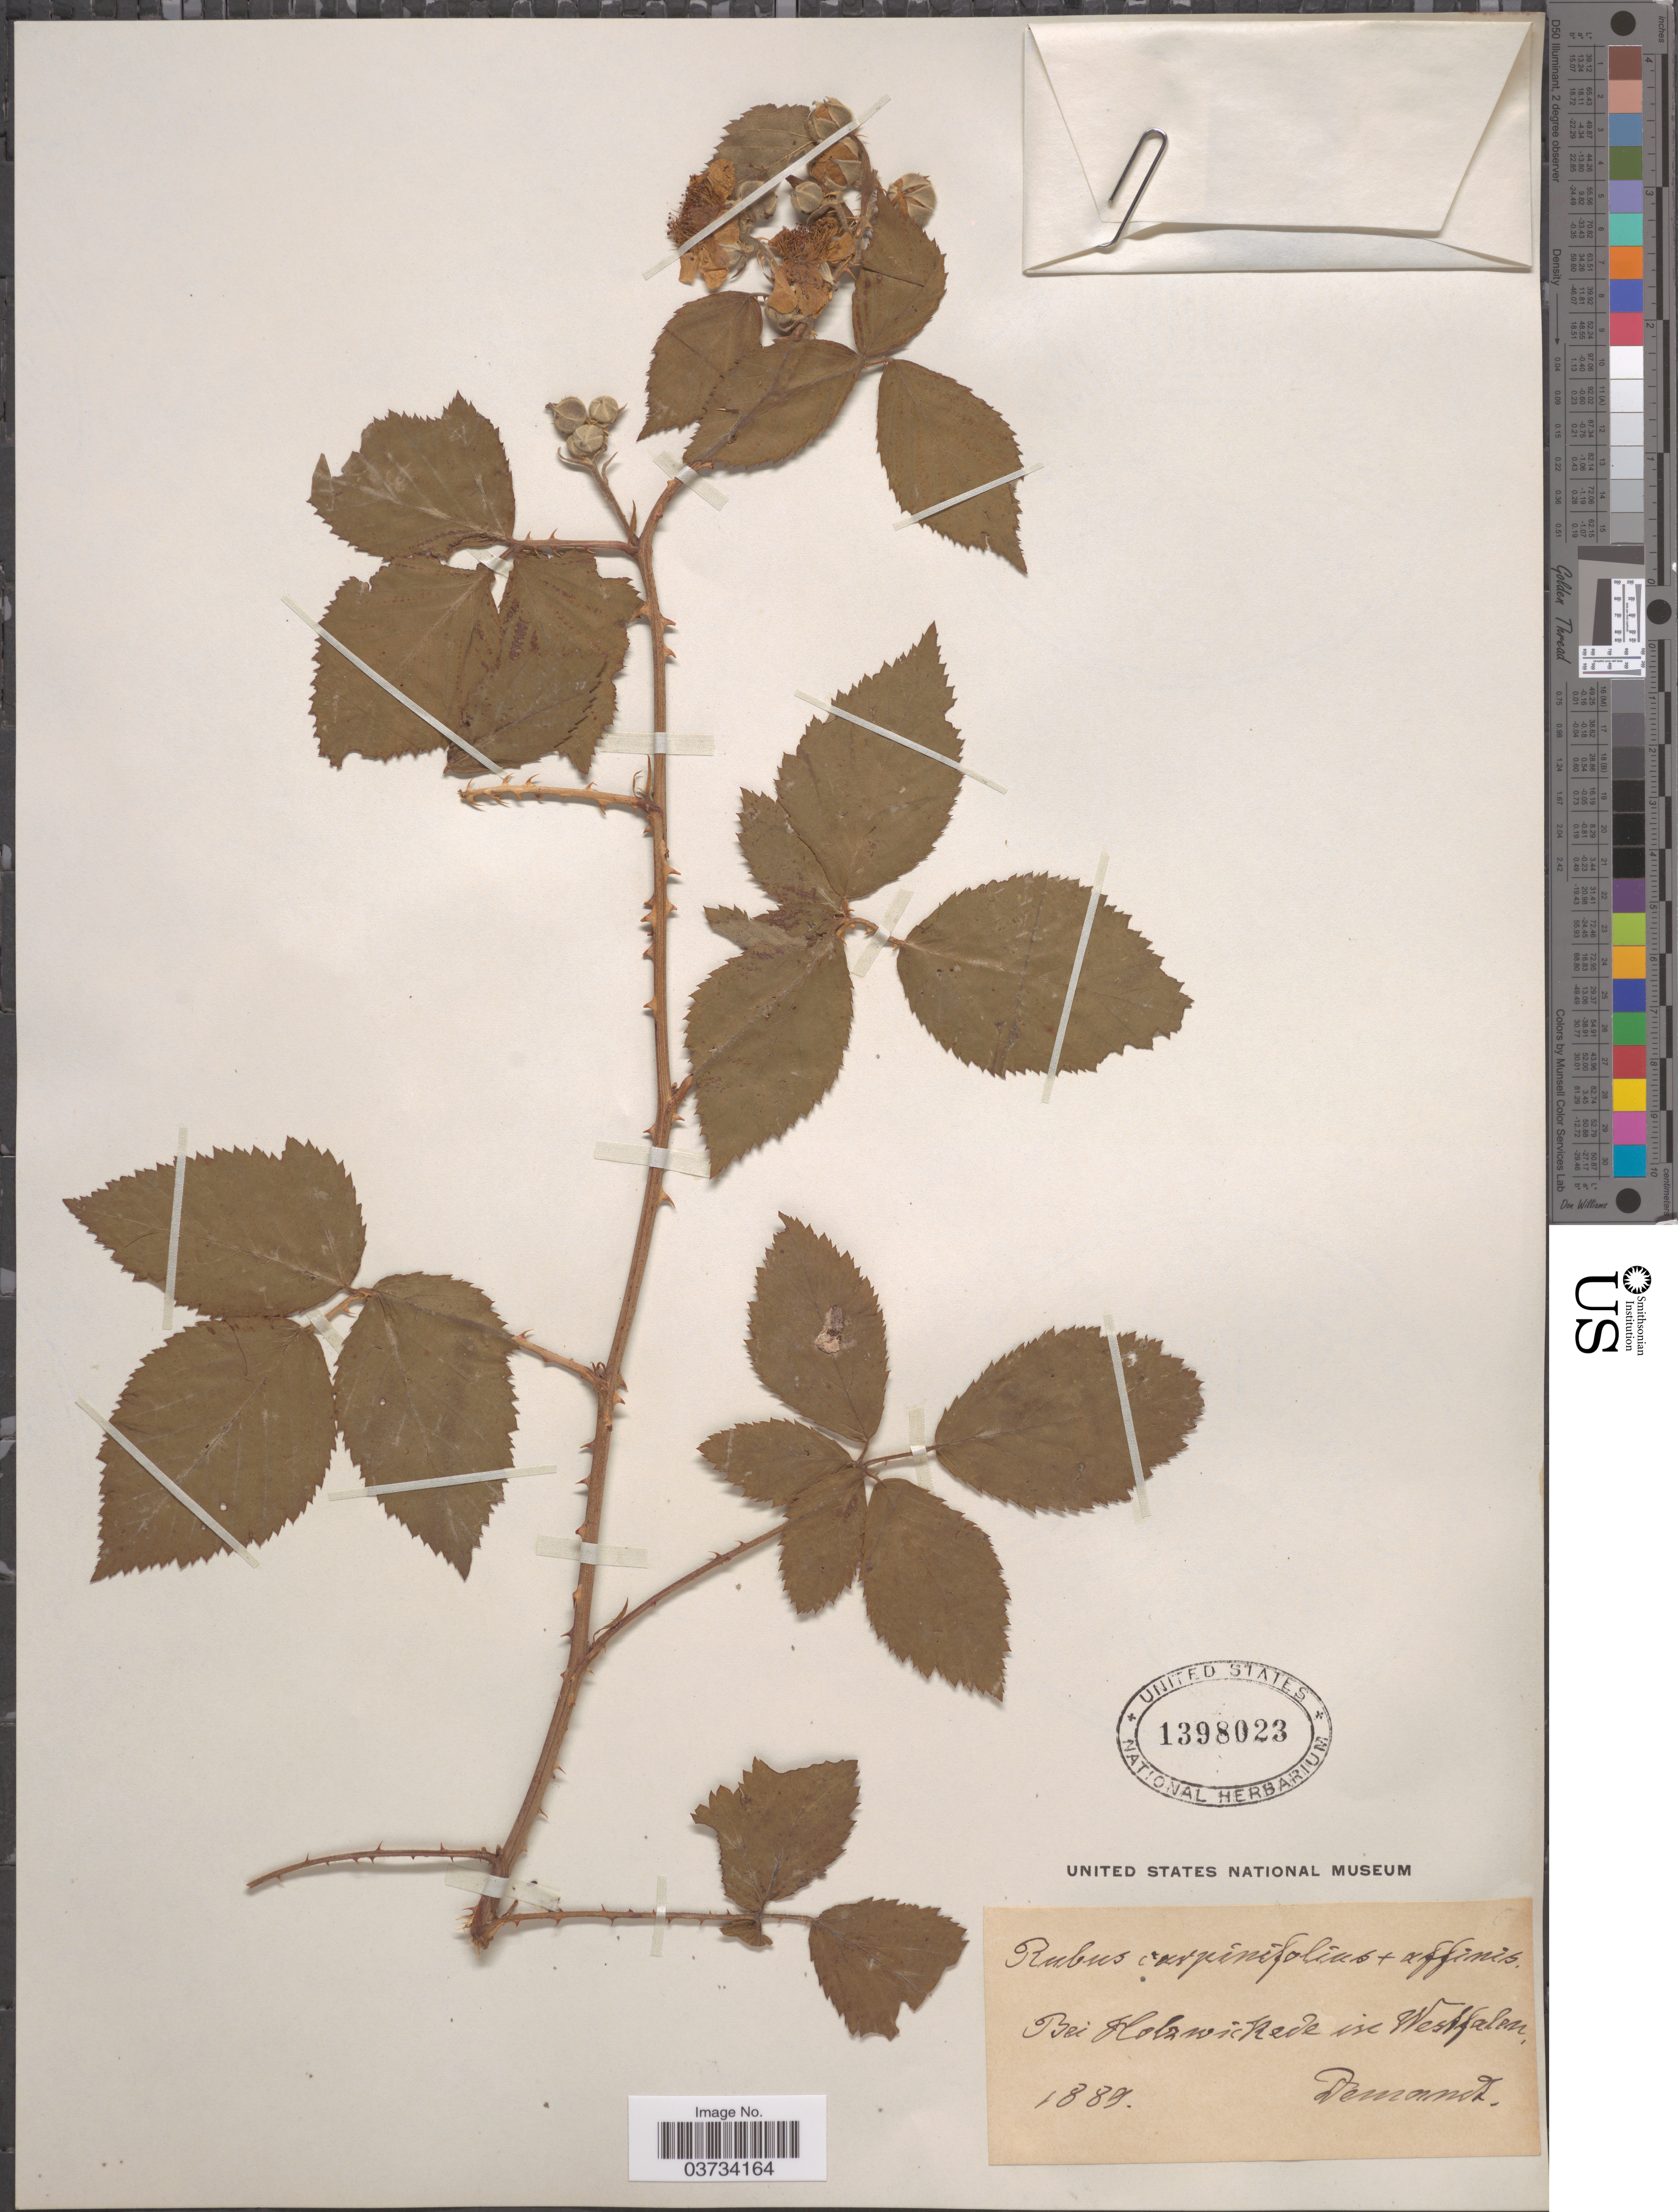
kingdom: Plantae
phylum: Tracheophyta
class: Magnoliopsida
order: Rosales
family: Rosaceae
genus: Rubus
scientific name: Rubus carpinifolius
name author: Rydb.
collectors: -. Demandt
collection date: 1889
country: Germany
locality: Bei Holzwickede ise [interpreted] Westfalen.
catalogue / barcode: US 1398023